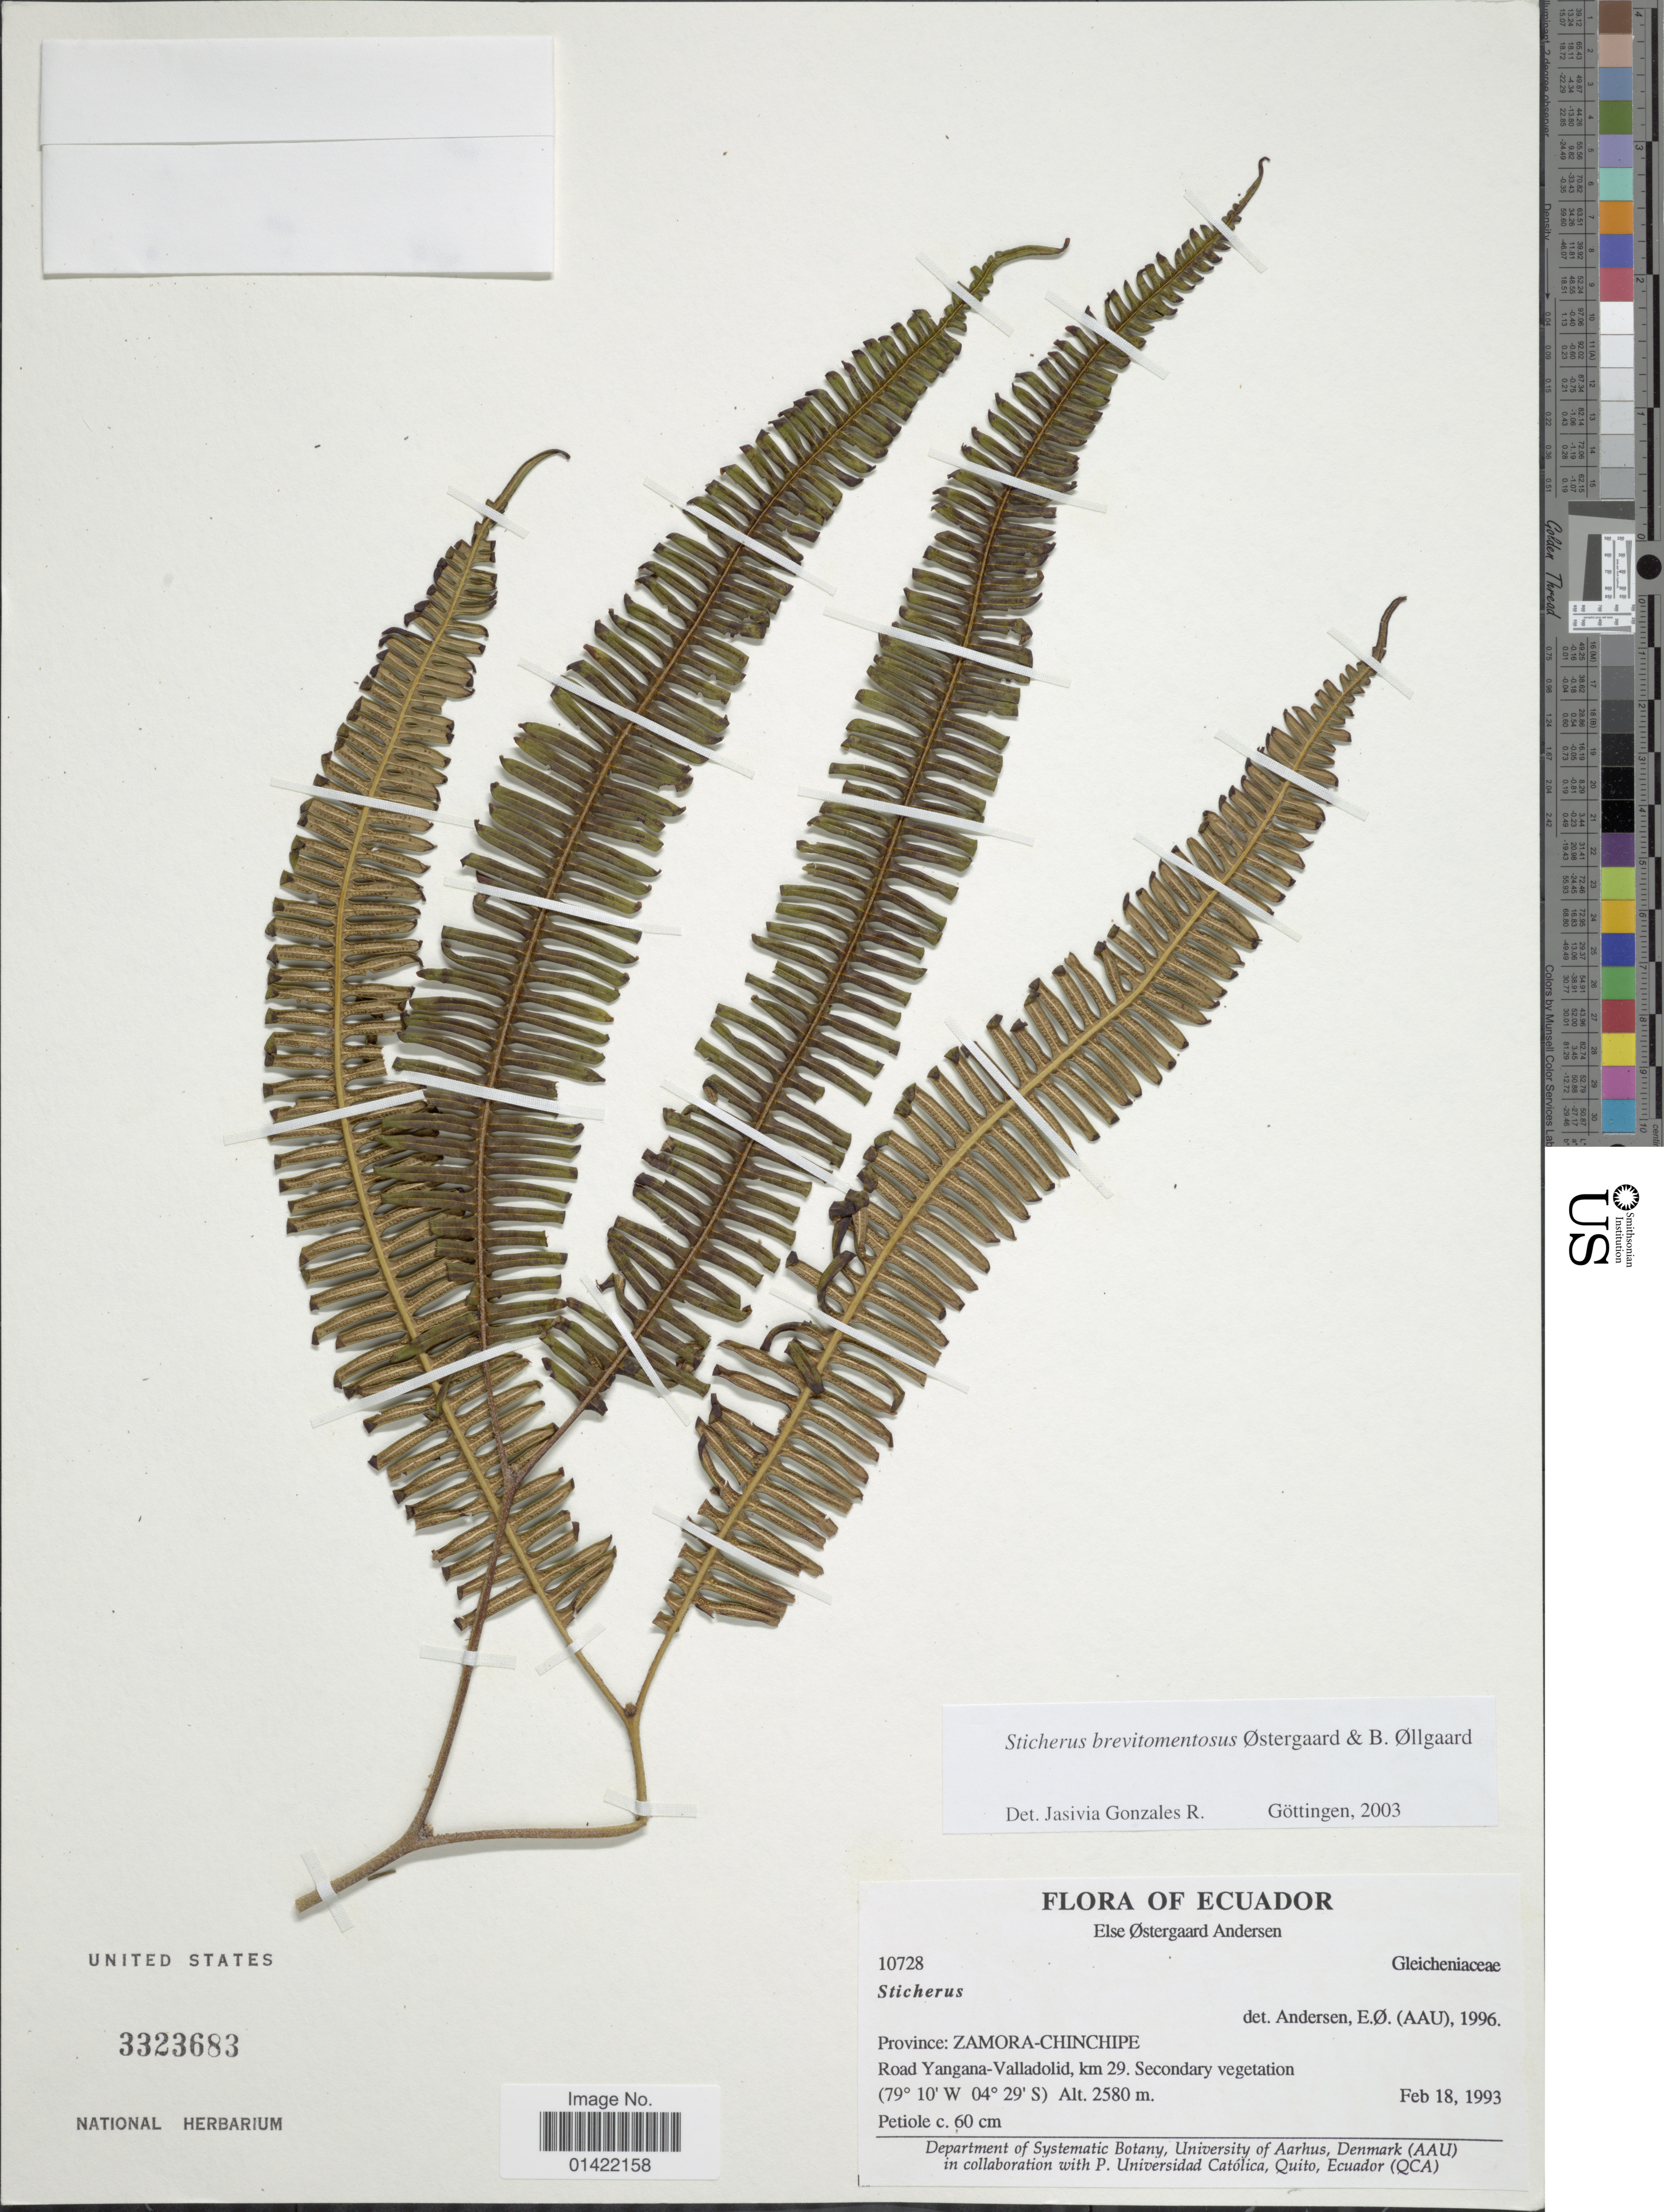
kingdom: Plantae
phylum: Tracheophyta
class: Polypodiopsida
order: Gleicheniales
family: Gleicheniaceae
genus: Sticherus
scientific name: Sticherus brevitomentosus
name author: Østerg. & B. Øllg.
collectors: E. Ø. Andersen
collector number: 10728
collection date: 1993-02-18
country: Ecuador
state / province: Zamora-Chinchipe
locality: Province: Zamora-Chinchipe. Road Yangana-Valladolid, km 29.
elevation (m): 2580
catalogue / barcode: US 3323683